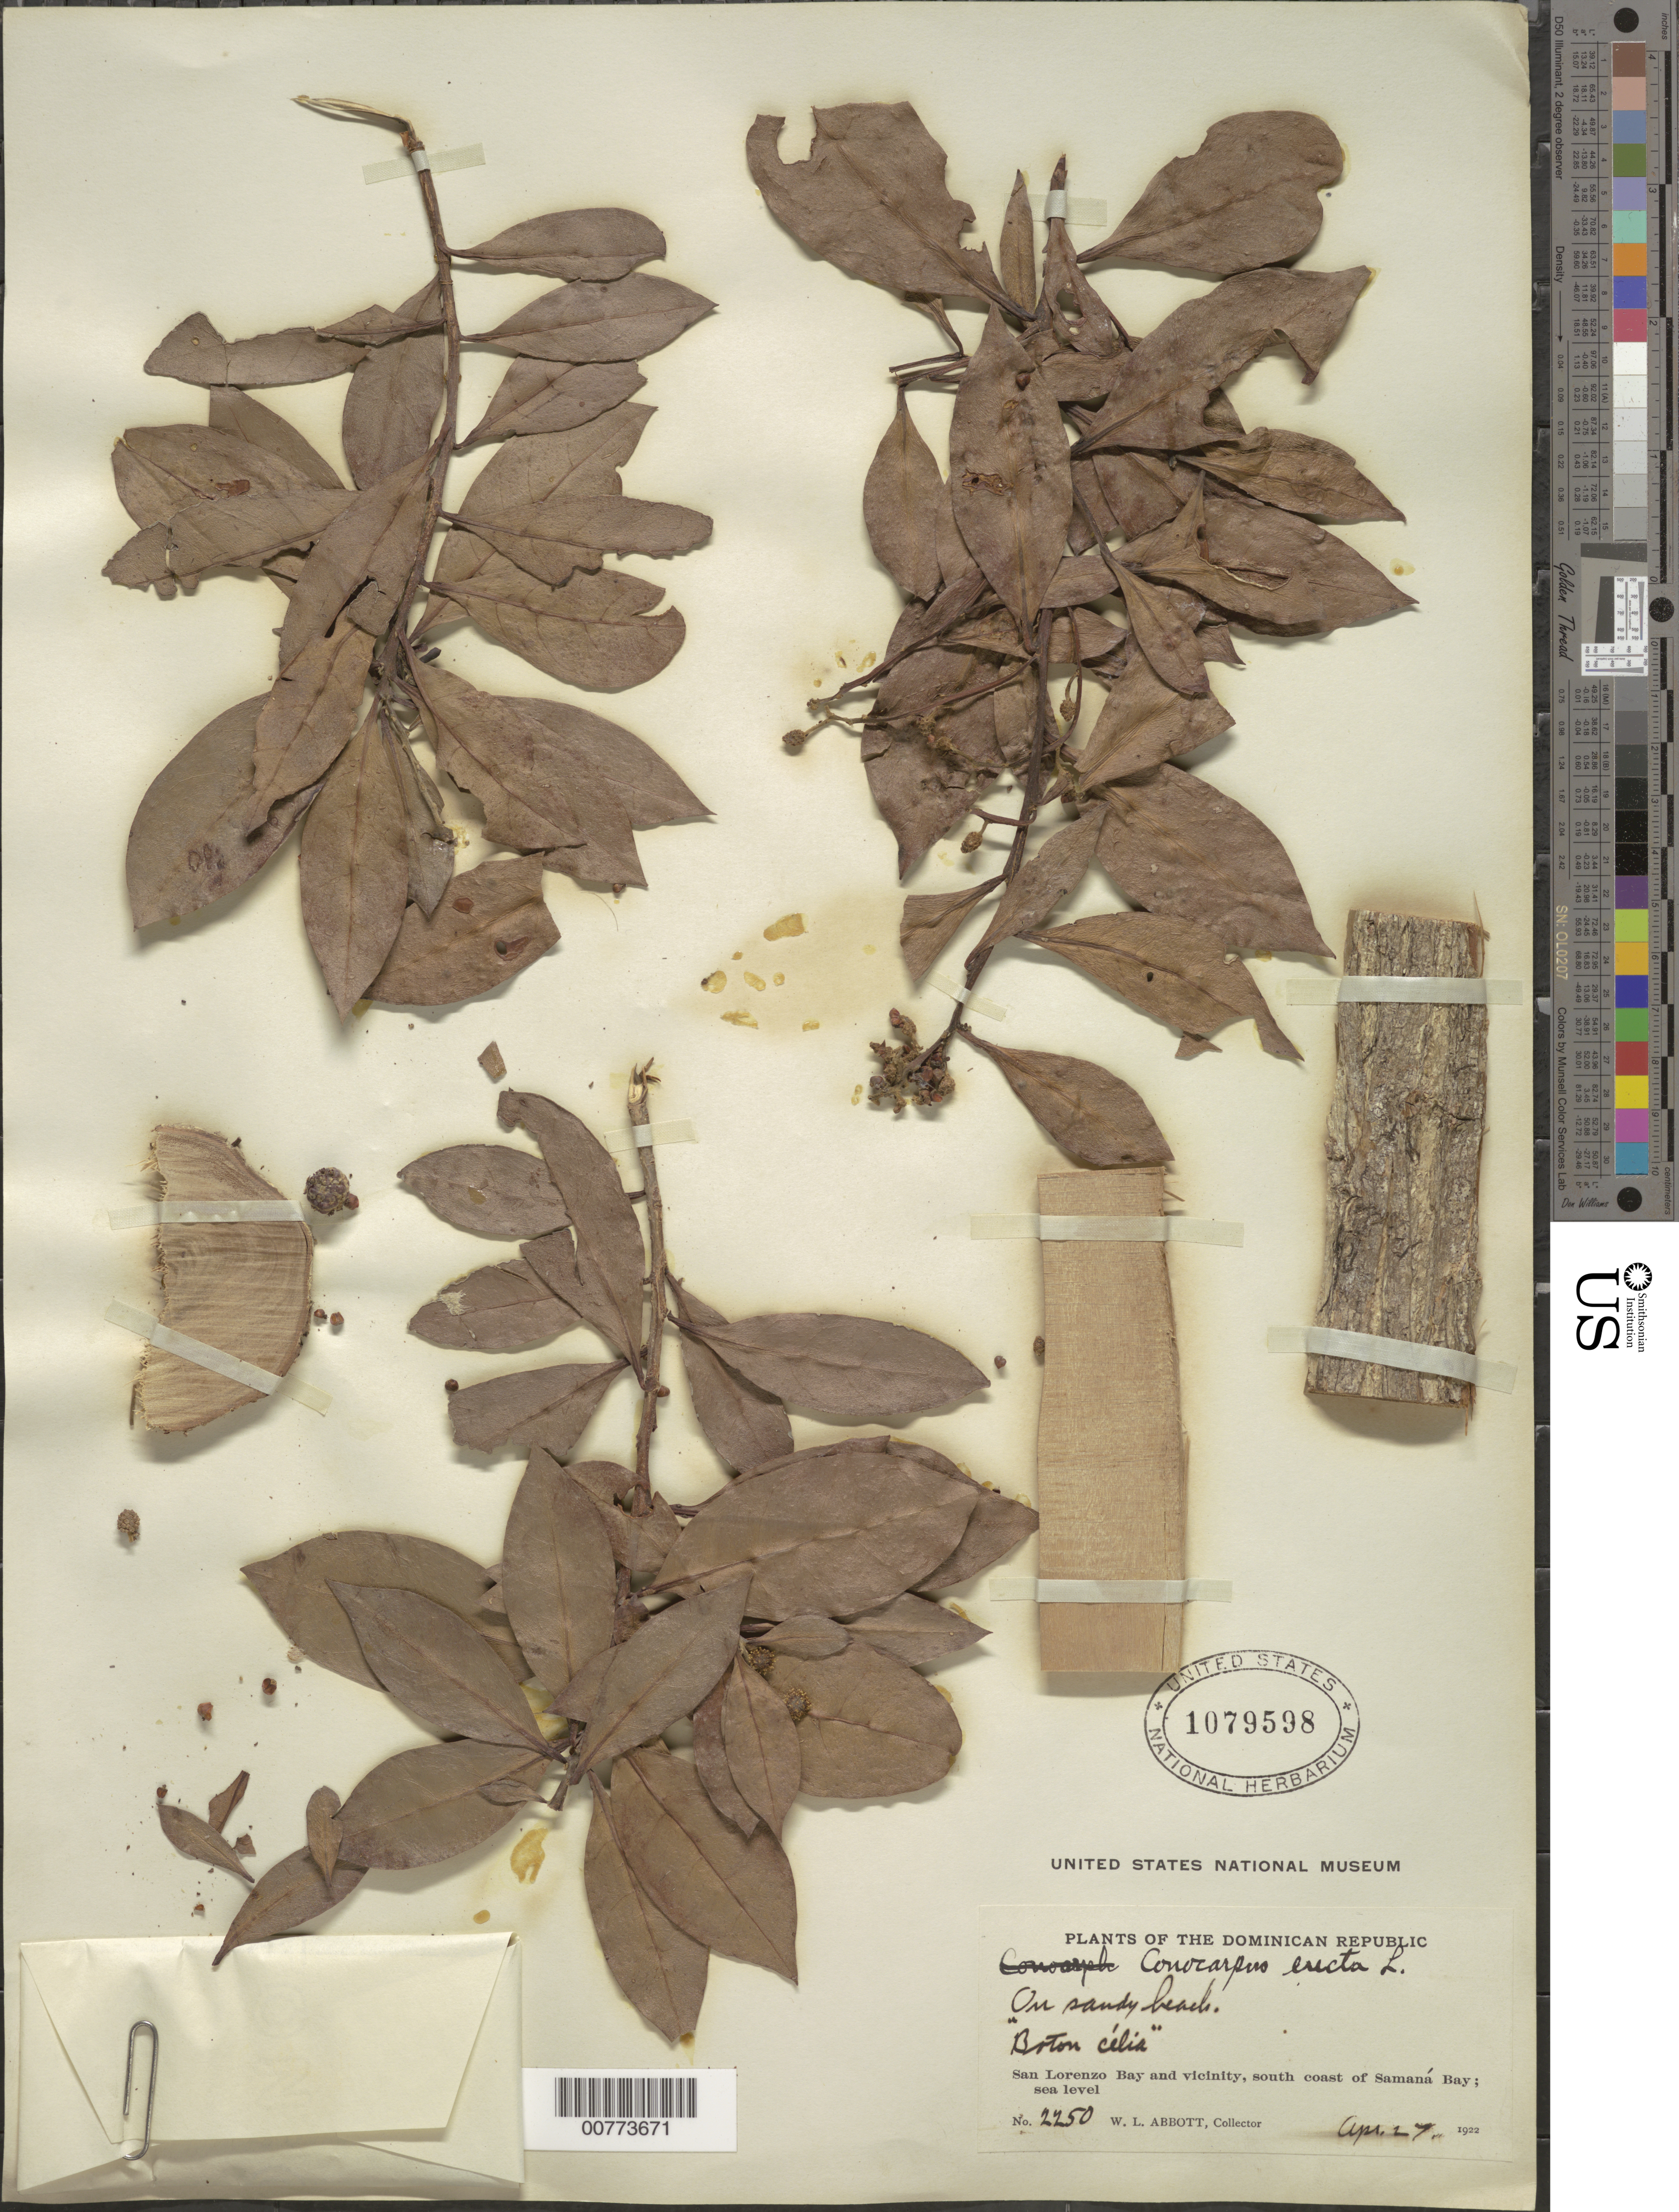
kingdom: Plantae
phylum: Tracheophyta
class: Magnoliopsida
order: Myrtales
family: Combretaceae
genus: Conocarpus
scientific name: Conocarpus erectus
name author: L.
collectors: W. L. Abbott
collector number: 2250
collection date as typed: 27 Apr 1922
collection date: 1922-04-27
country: Dominican Republic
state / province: Samana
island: Hispaniola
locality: San Lorenzo Bay and vicinity, south coast of Samaná Bay.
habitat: Sandy beach.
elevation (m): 0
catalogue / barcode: US 1079598